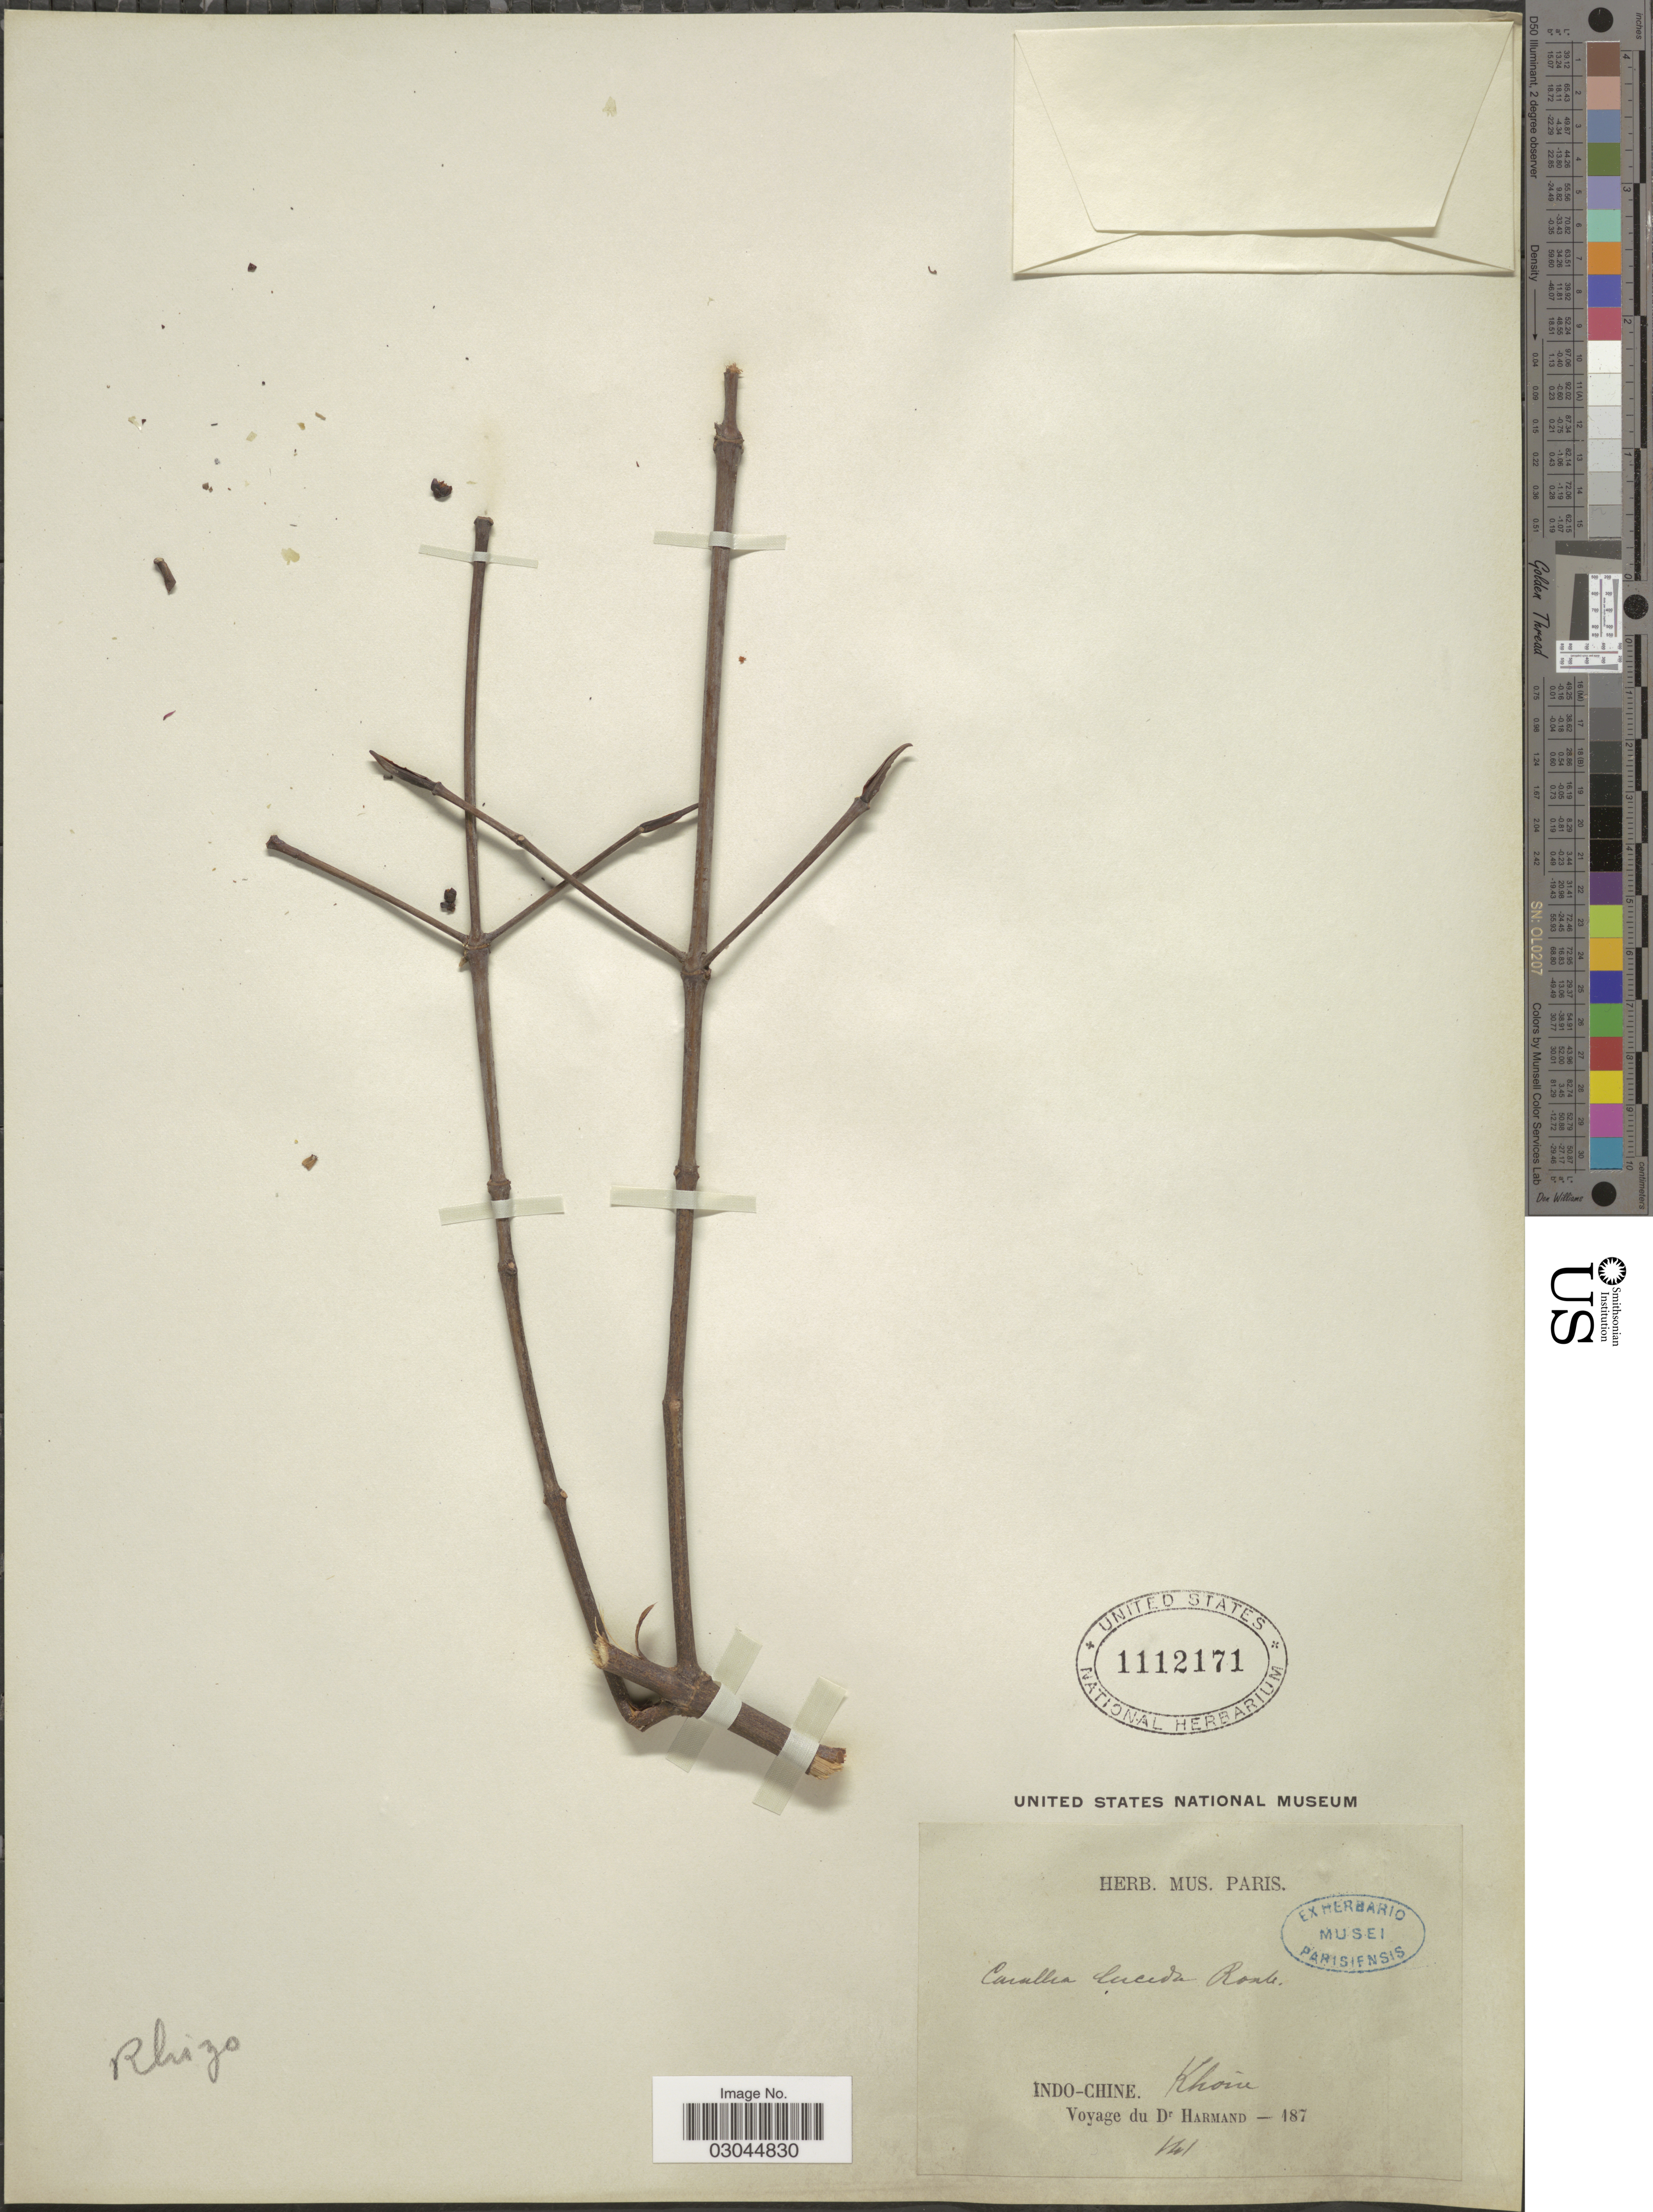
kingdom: Plantae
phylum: Tracheophyta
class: Magnoliopsida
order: Malpighiales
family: Rhizophoraceae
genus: Carallia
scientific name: Carallia lucida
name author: Roxb.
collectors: Harmand, --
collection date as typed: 187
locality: Indo-Chine. Khoin [interpreted].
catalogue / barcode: US 1112171